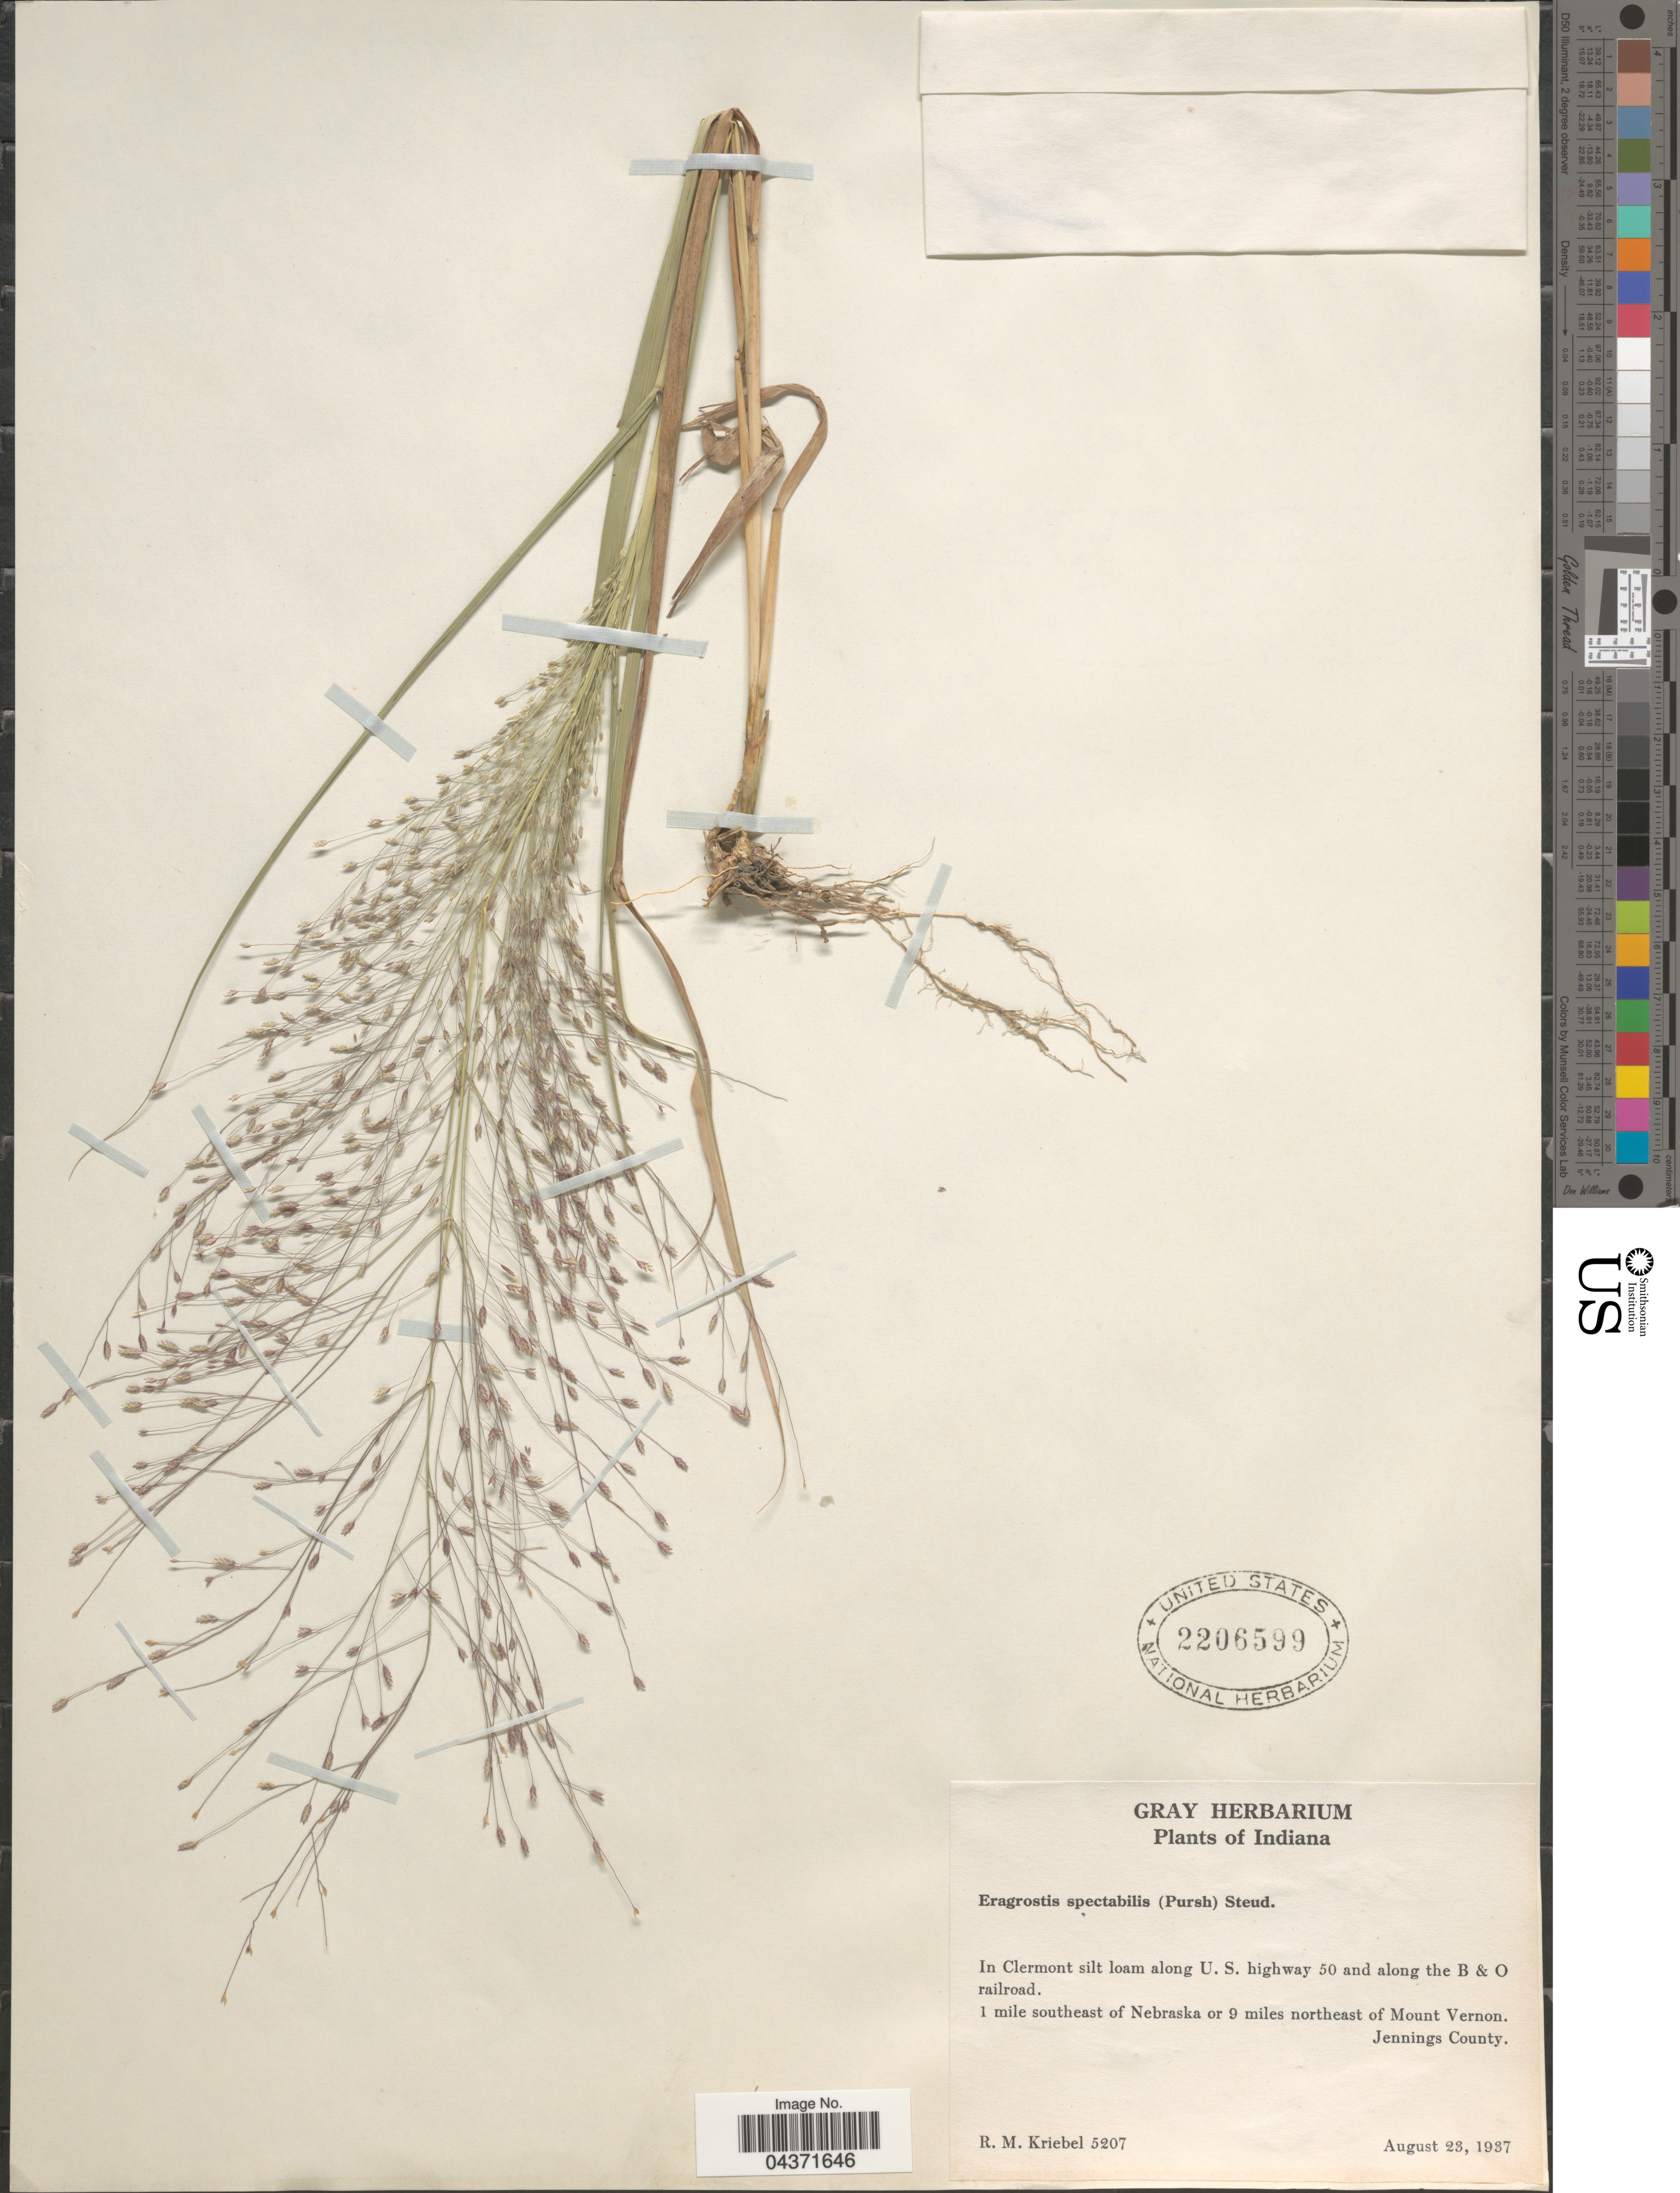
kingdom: Plantae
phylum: Tracheophyta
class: Liliopsida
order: Poales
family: Poaceae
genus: Eragrostis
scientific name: Eragrostis spectabilis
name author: (Pursh) Steud.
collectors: R. M. Kriebel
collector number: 5207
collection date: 1937-08-23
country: United States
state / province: Indiana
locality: In Clermont silt loam along U.S. highway 50 and along the B & O railroad. 1 mile southeast of Nebraska or 9 miles northeast of Mount Vernon. Jennings County.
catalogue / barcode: US 2206599